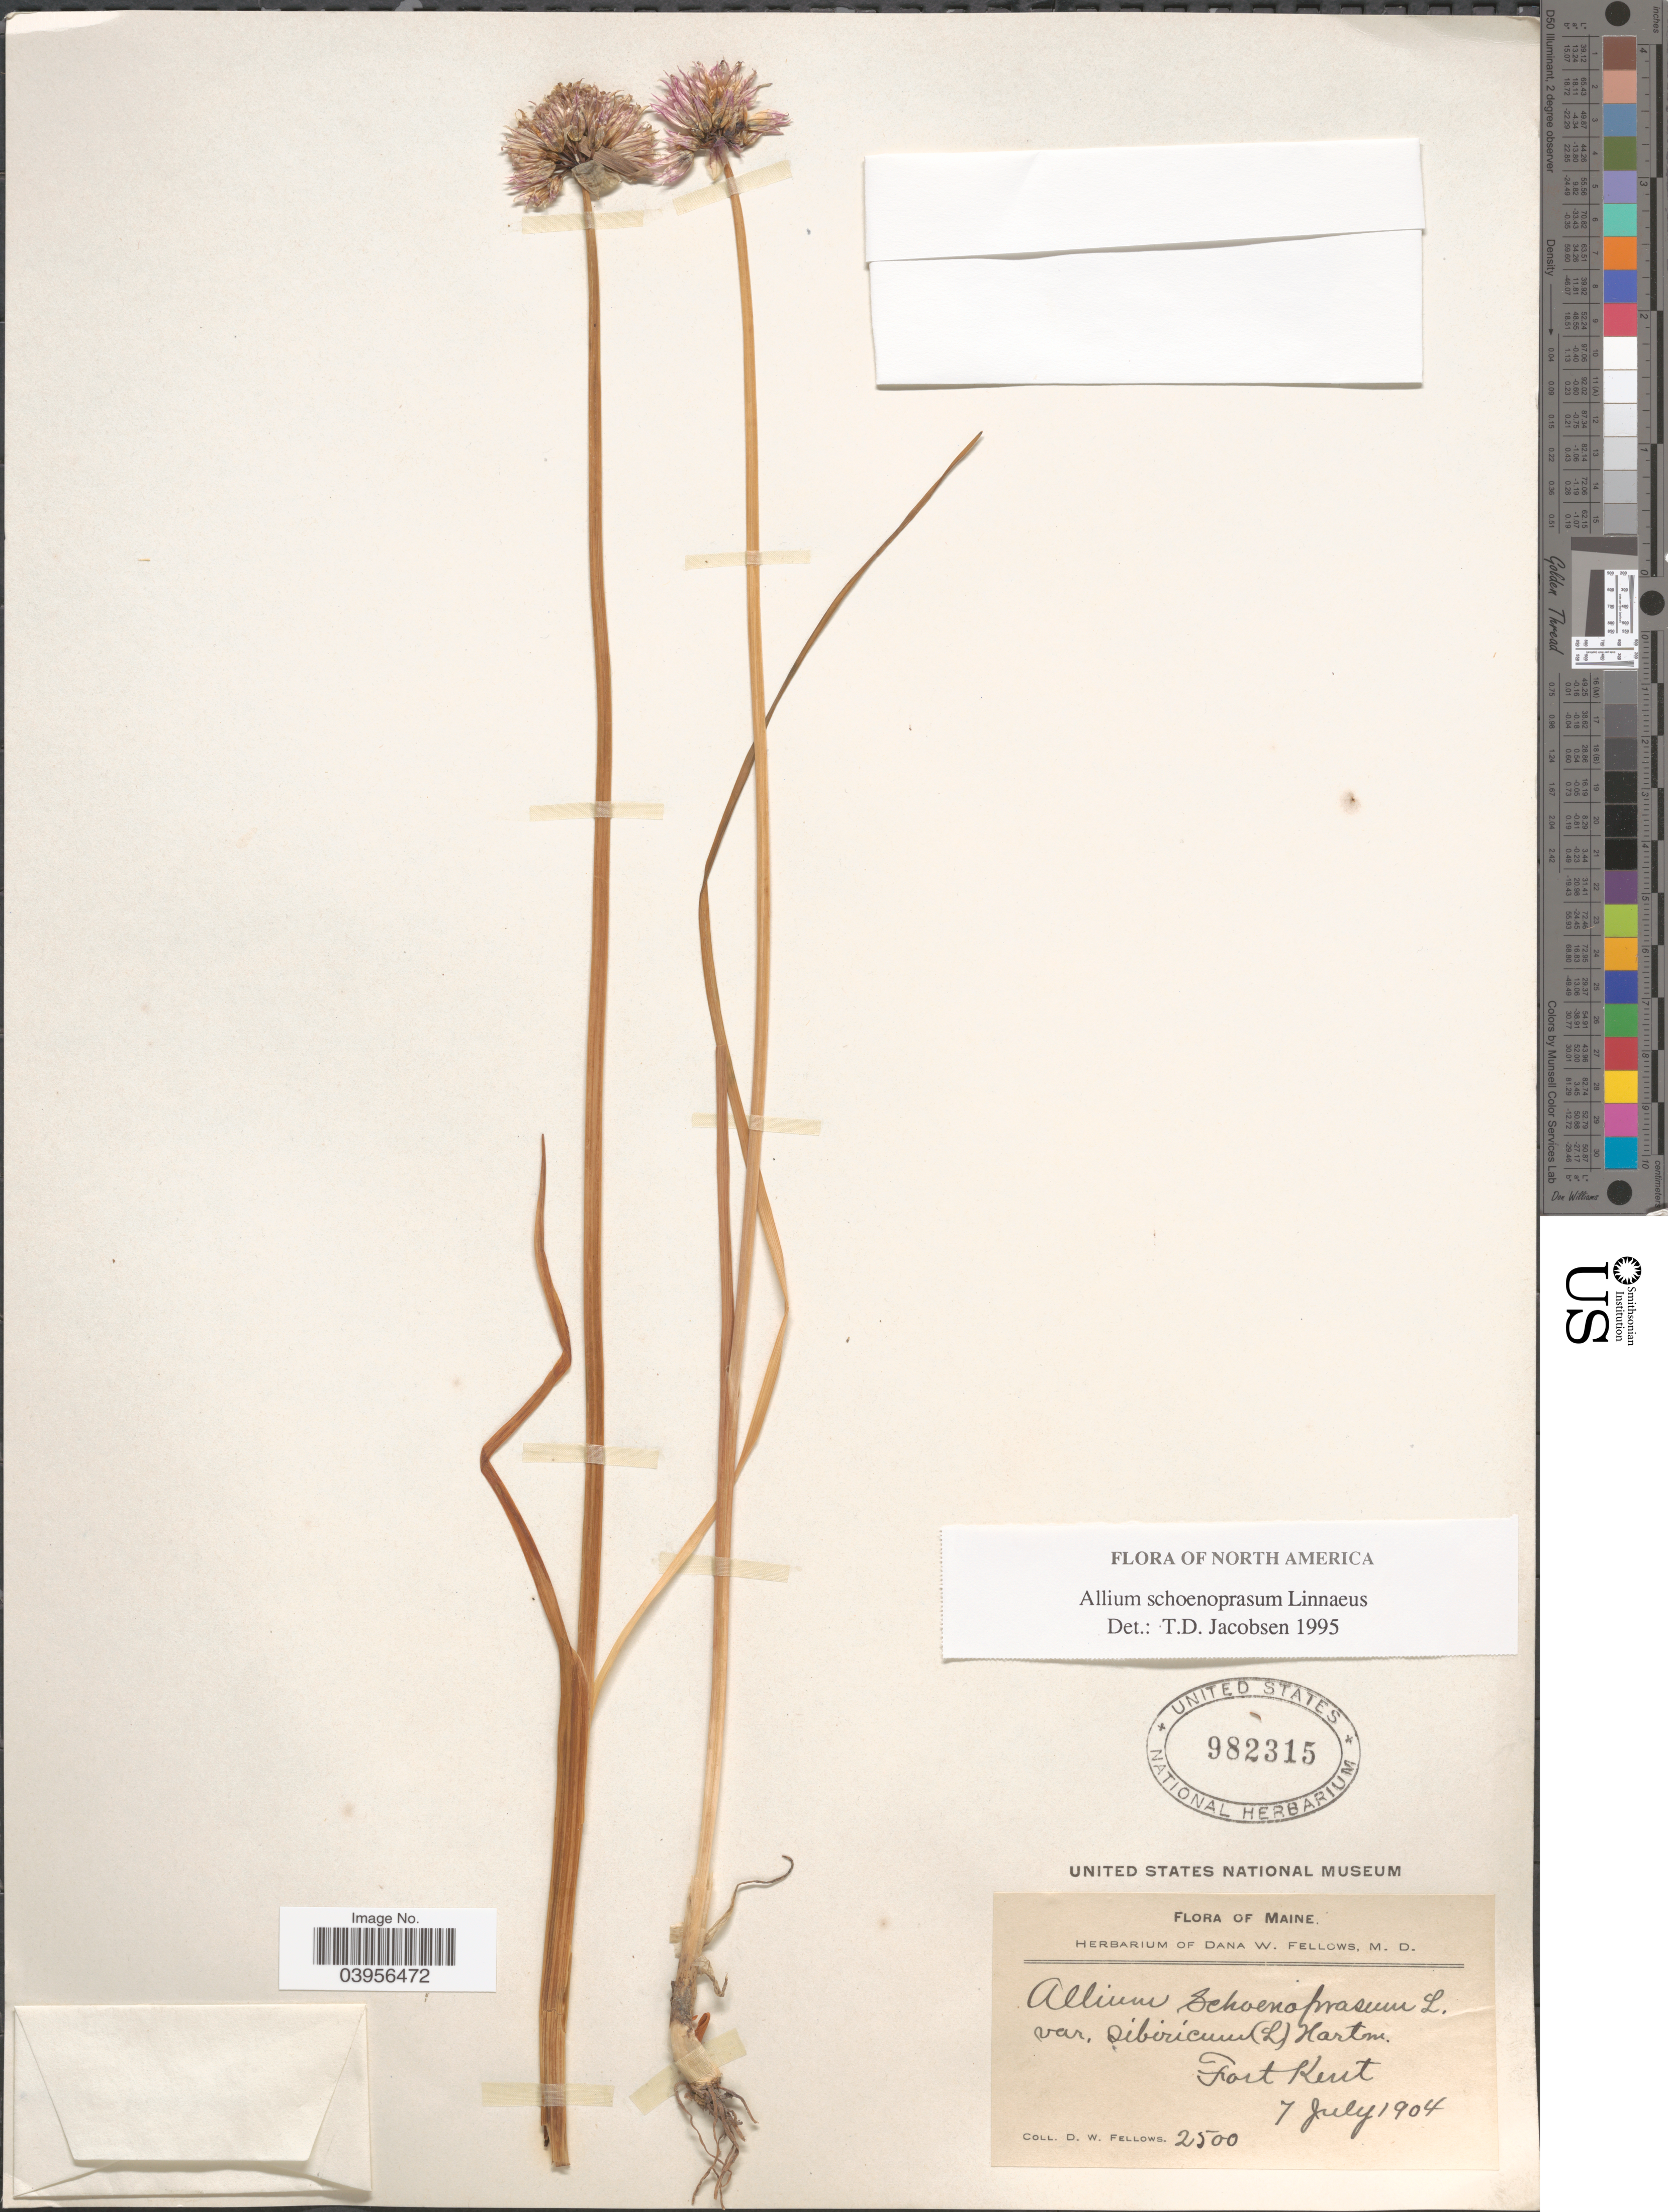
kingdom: Plantae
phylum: Tracheophyta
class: Liliopsida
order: Asparagales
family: Amaryllidaceae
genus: Allium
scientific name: Allium schoenoprasum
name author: L.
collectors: D. W. Fellows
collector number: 2500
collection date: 1904-07-07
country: United States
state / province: Maine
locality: Fort kent.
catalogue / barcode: US 982315